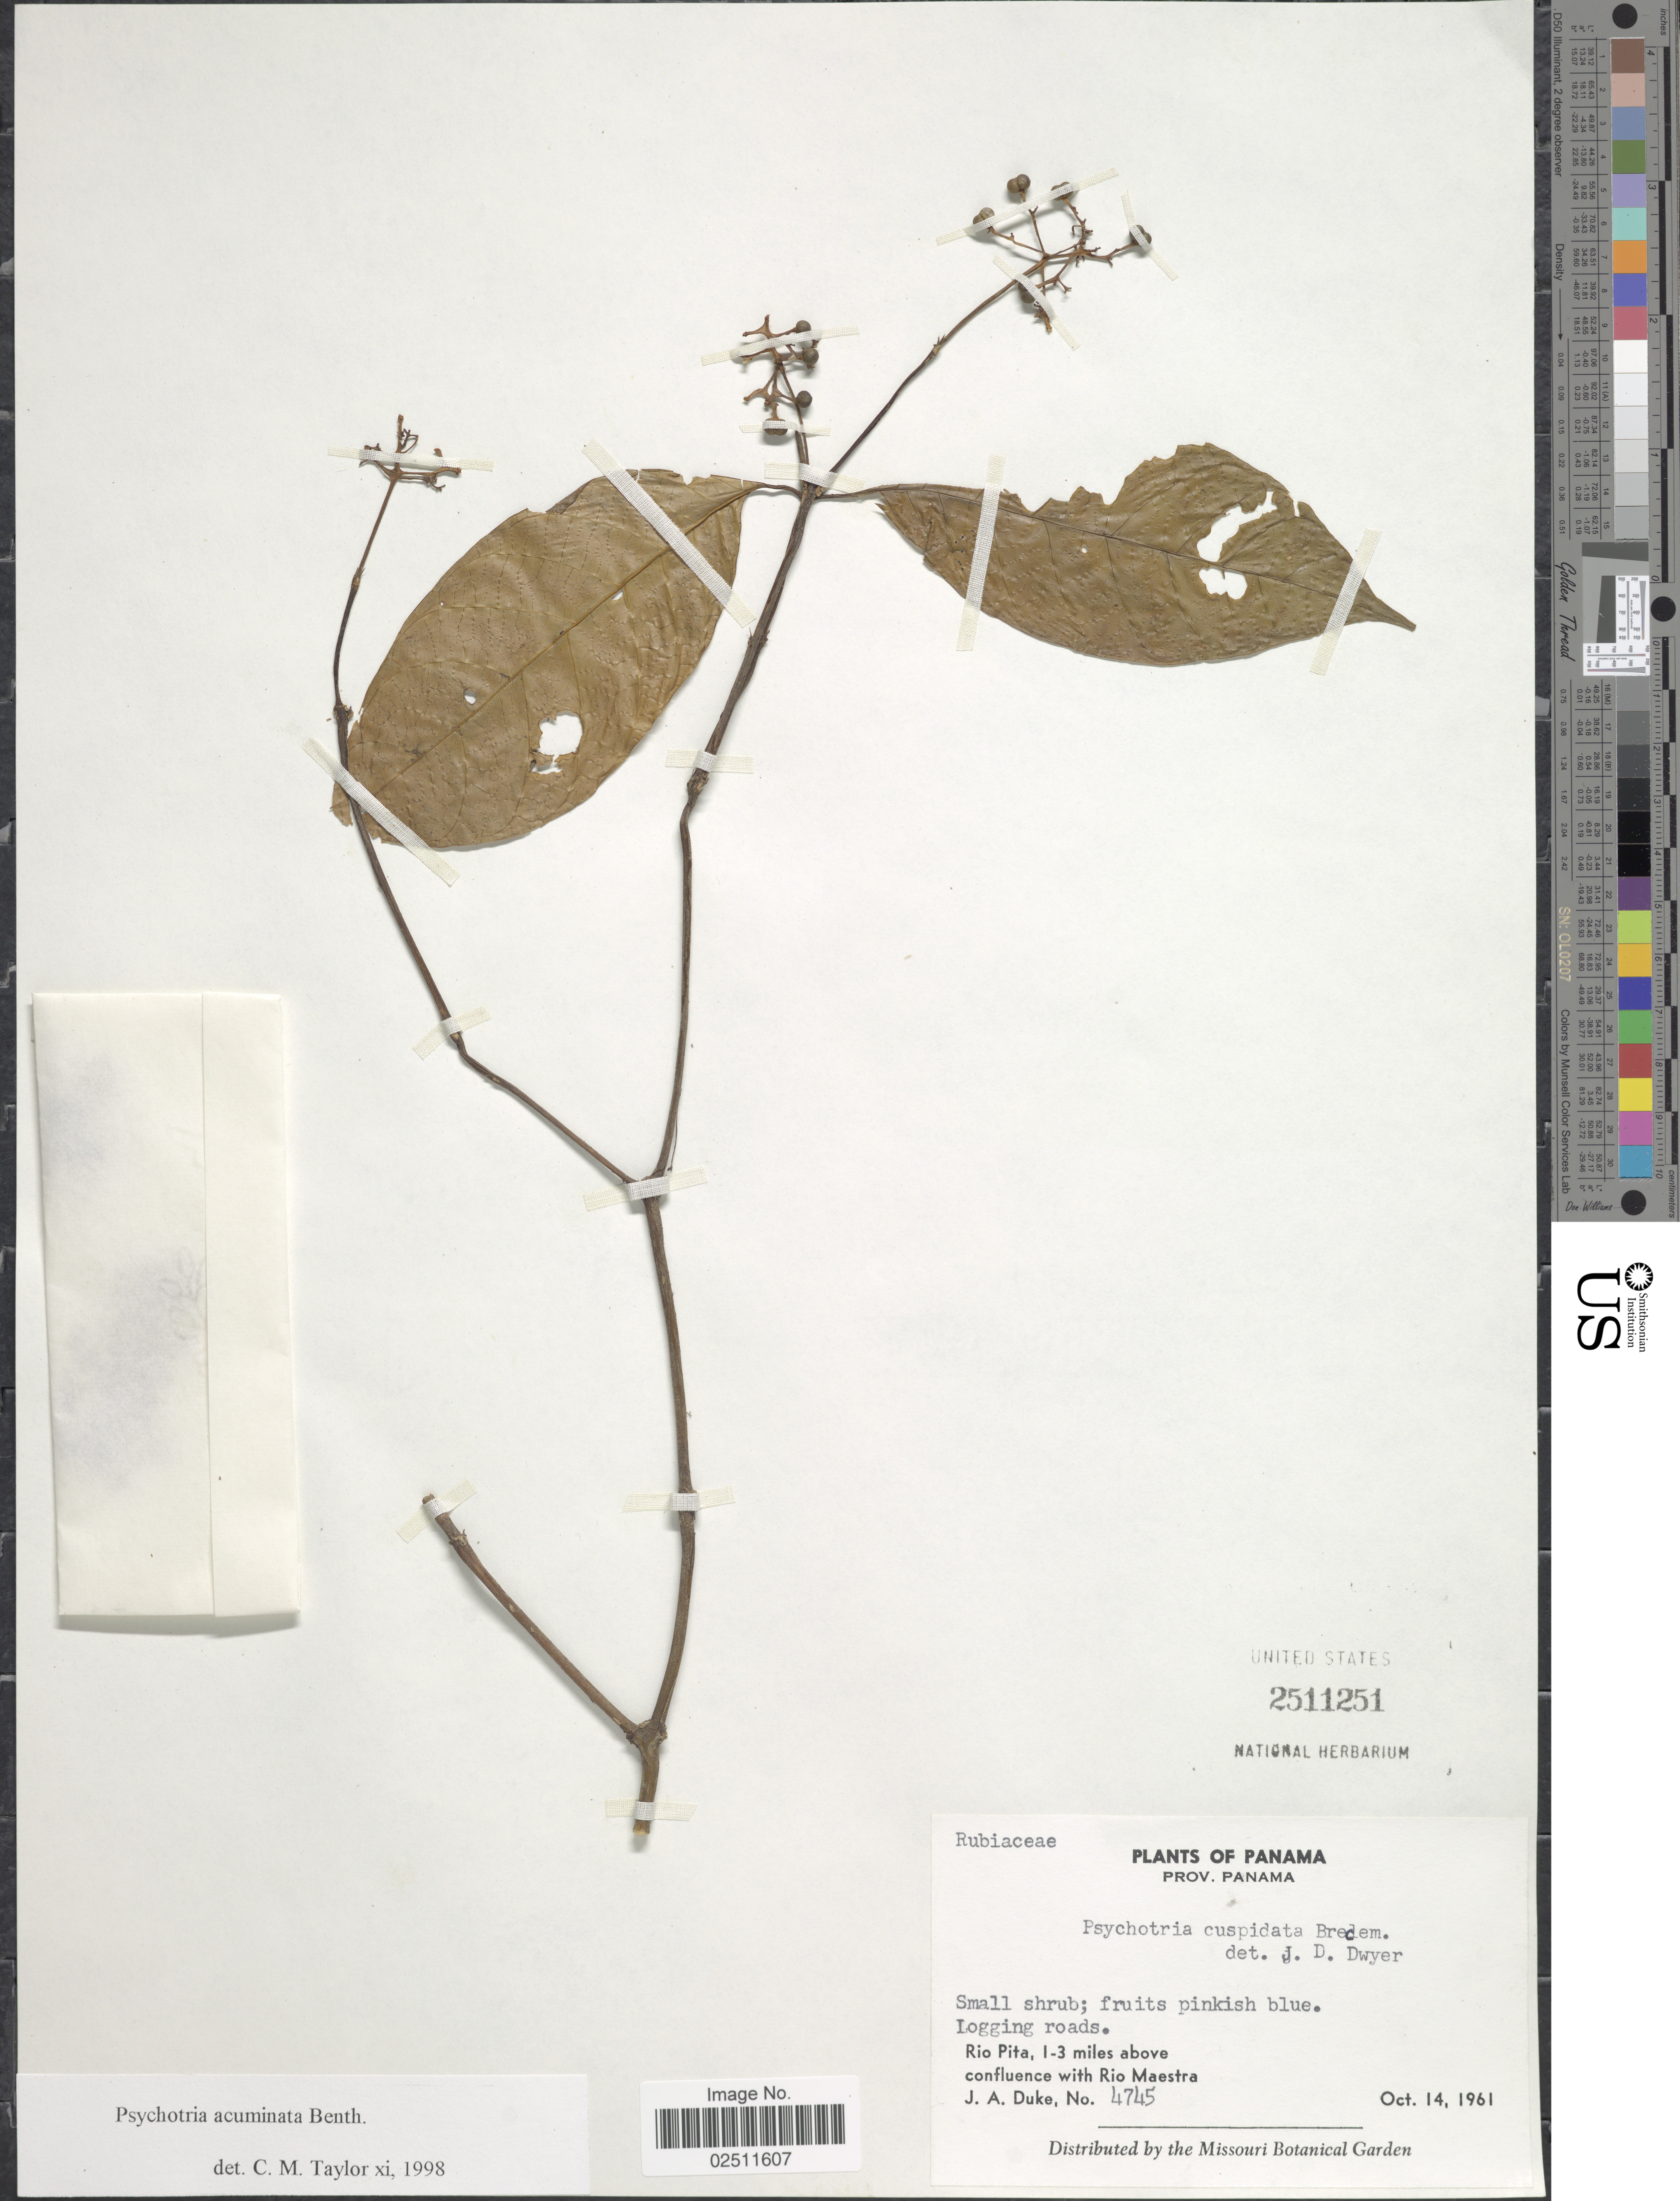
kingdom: Plantae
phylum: Tracheophyta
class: Magnoliopsida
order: Gentianales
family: Rubiaceae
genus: Psychotria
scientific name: Psychotria acuminata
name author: Benth.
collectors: J. A. Duke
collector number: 4745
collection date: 1961-10-14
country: Panama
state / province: Panamá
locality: Logging roads. Rio Pita, 1-3 miles above confluence with Rio Maestra.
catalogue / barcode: US 2511251